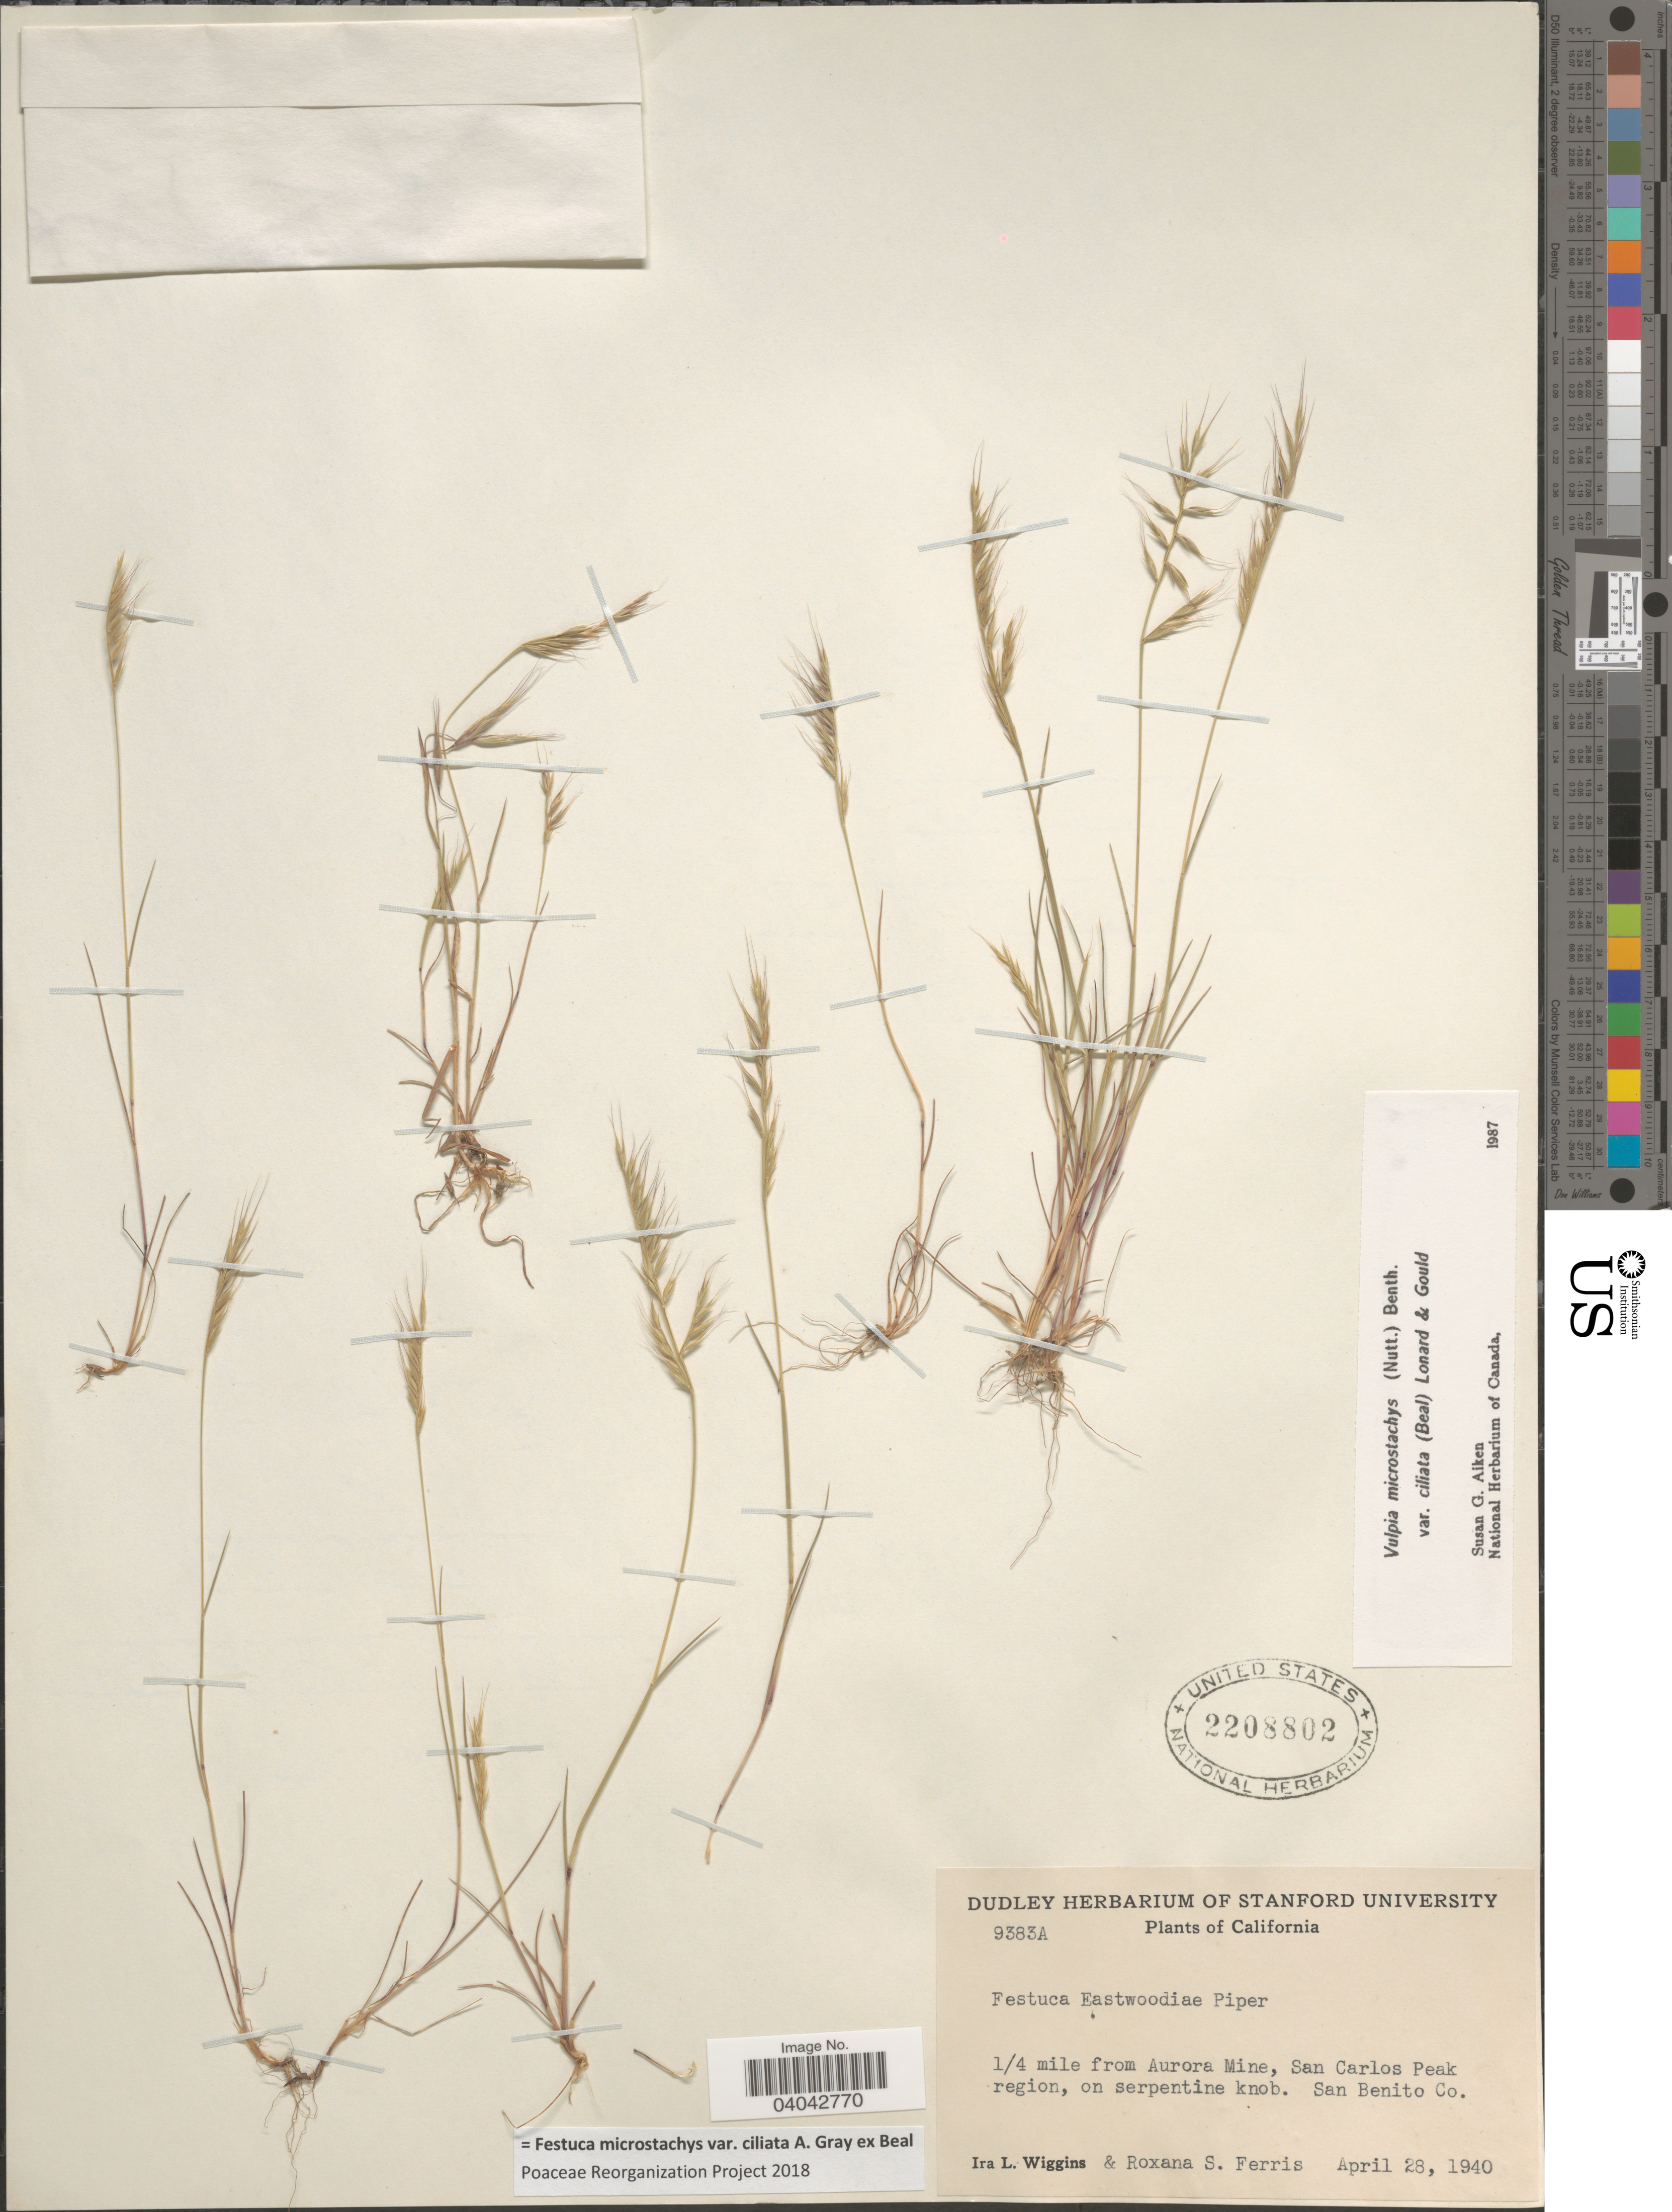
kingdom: Plantae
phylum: Tracheophyta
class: Liliopsida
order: Poales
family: Poaceae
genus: Festuca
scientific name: Festuca microstachys var. ciliata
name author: A. Gray ex W.J. Beal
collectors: I. L. Wiggins & R. S. Ferris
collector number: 9383A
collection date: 1940-04-28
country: United States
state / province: California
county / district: San Benito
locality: ¼ mile from Aurora Mine, San Carlos Peak region, on serpentine knob. San Benito Co.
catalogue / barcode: US 2208802